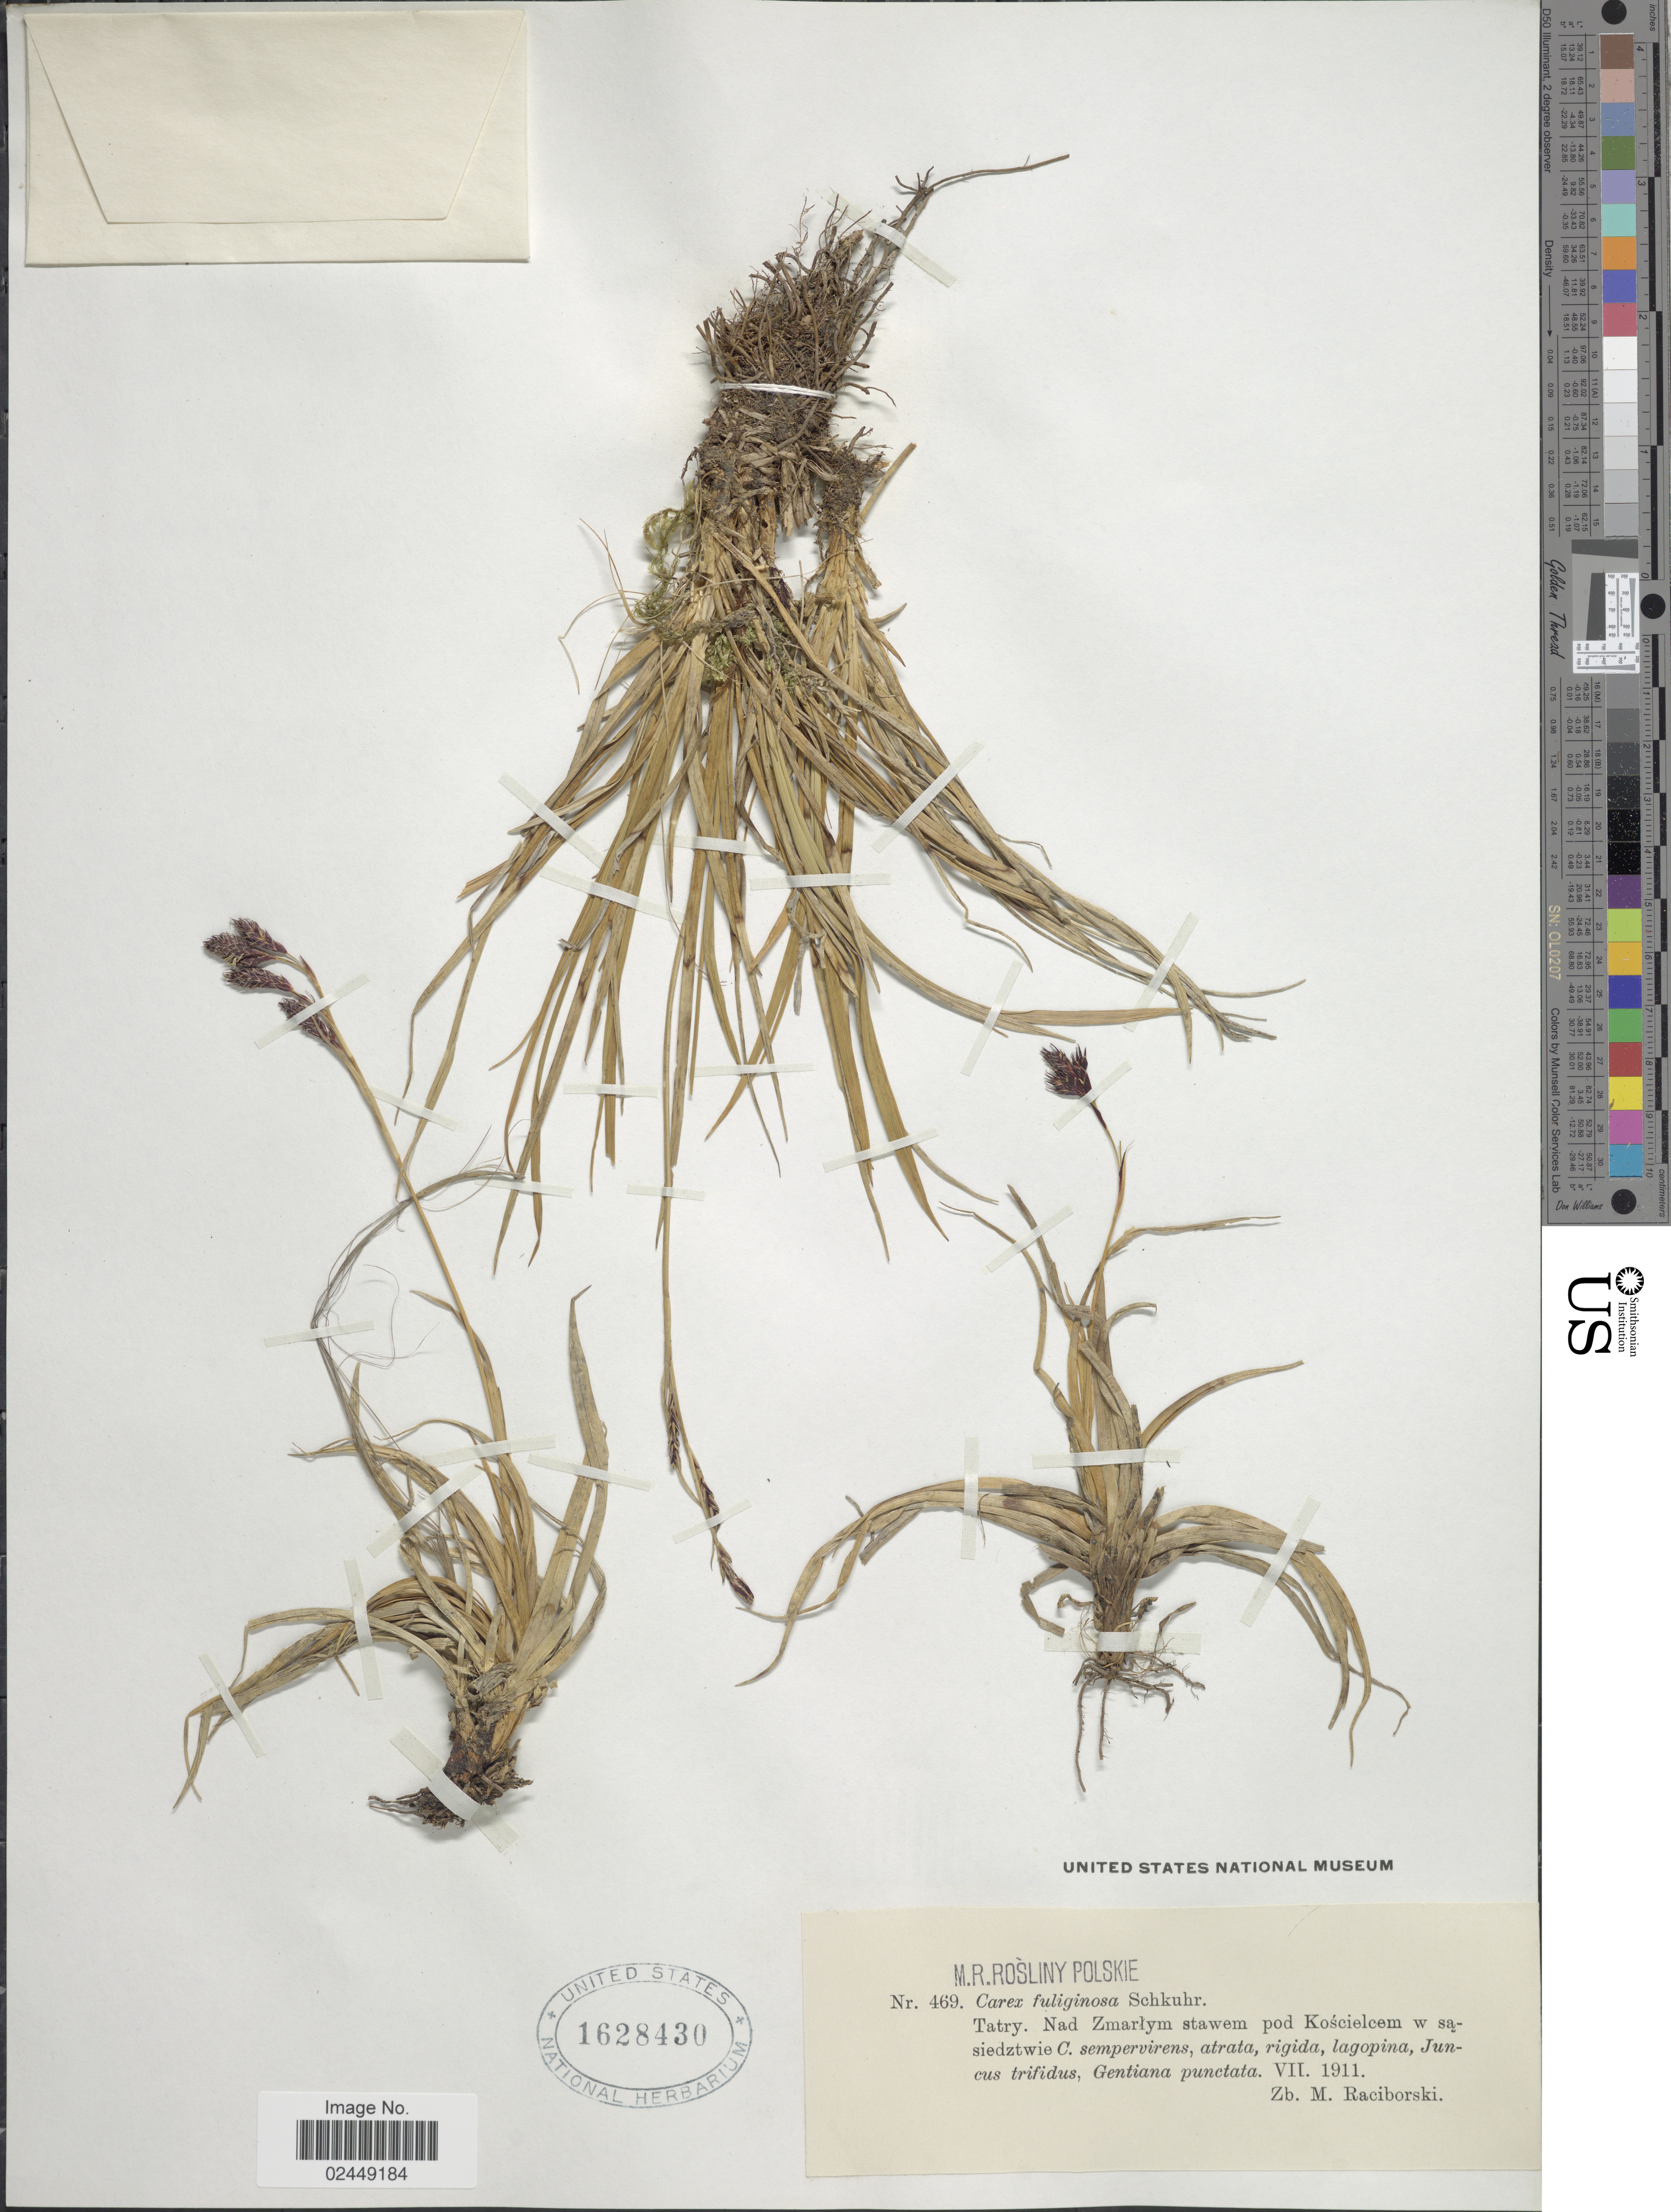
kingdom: Plantae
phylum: Tracheophyta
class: Liliopsida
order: Poales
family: Cyperaceae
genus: Carex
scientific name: Carex fuliginosa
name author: Schkuhr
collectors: Z. Raciborski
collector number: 469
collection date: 1911-07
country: Poland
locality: Tatry. Nad Zmarlym stawem pod Koscielcem w sasiedztwie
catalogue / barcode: US 1628430